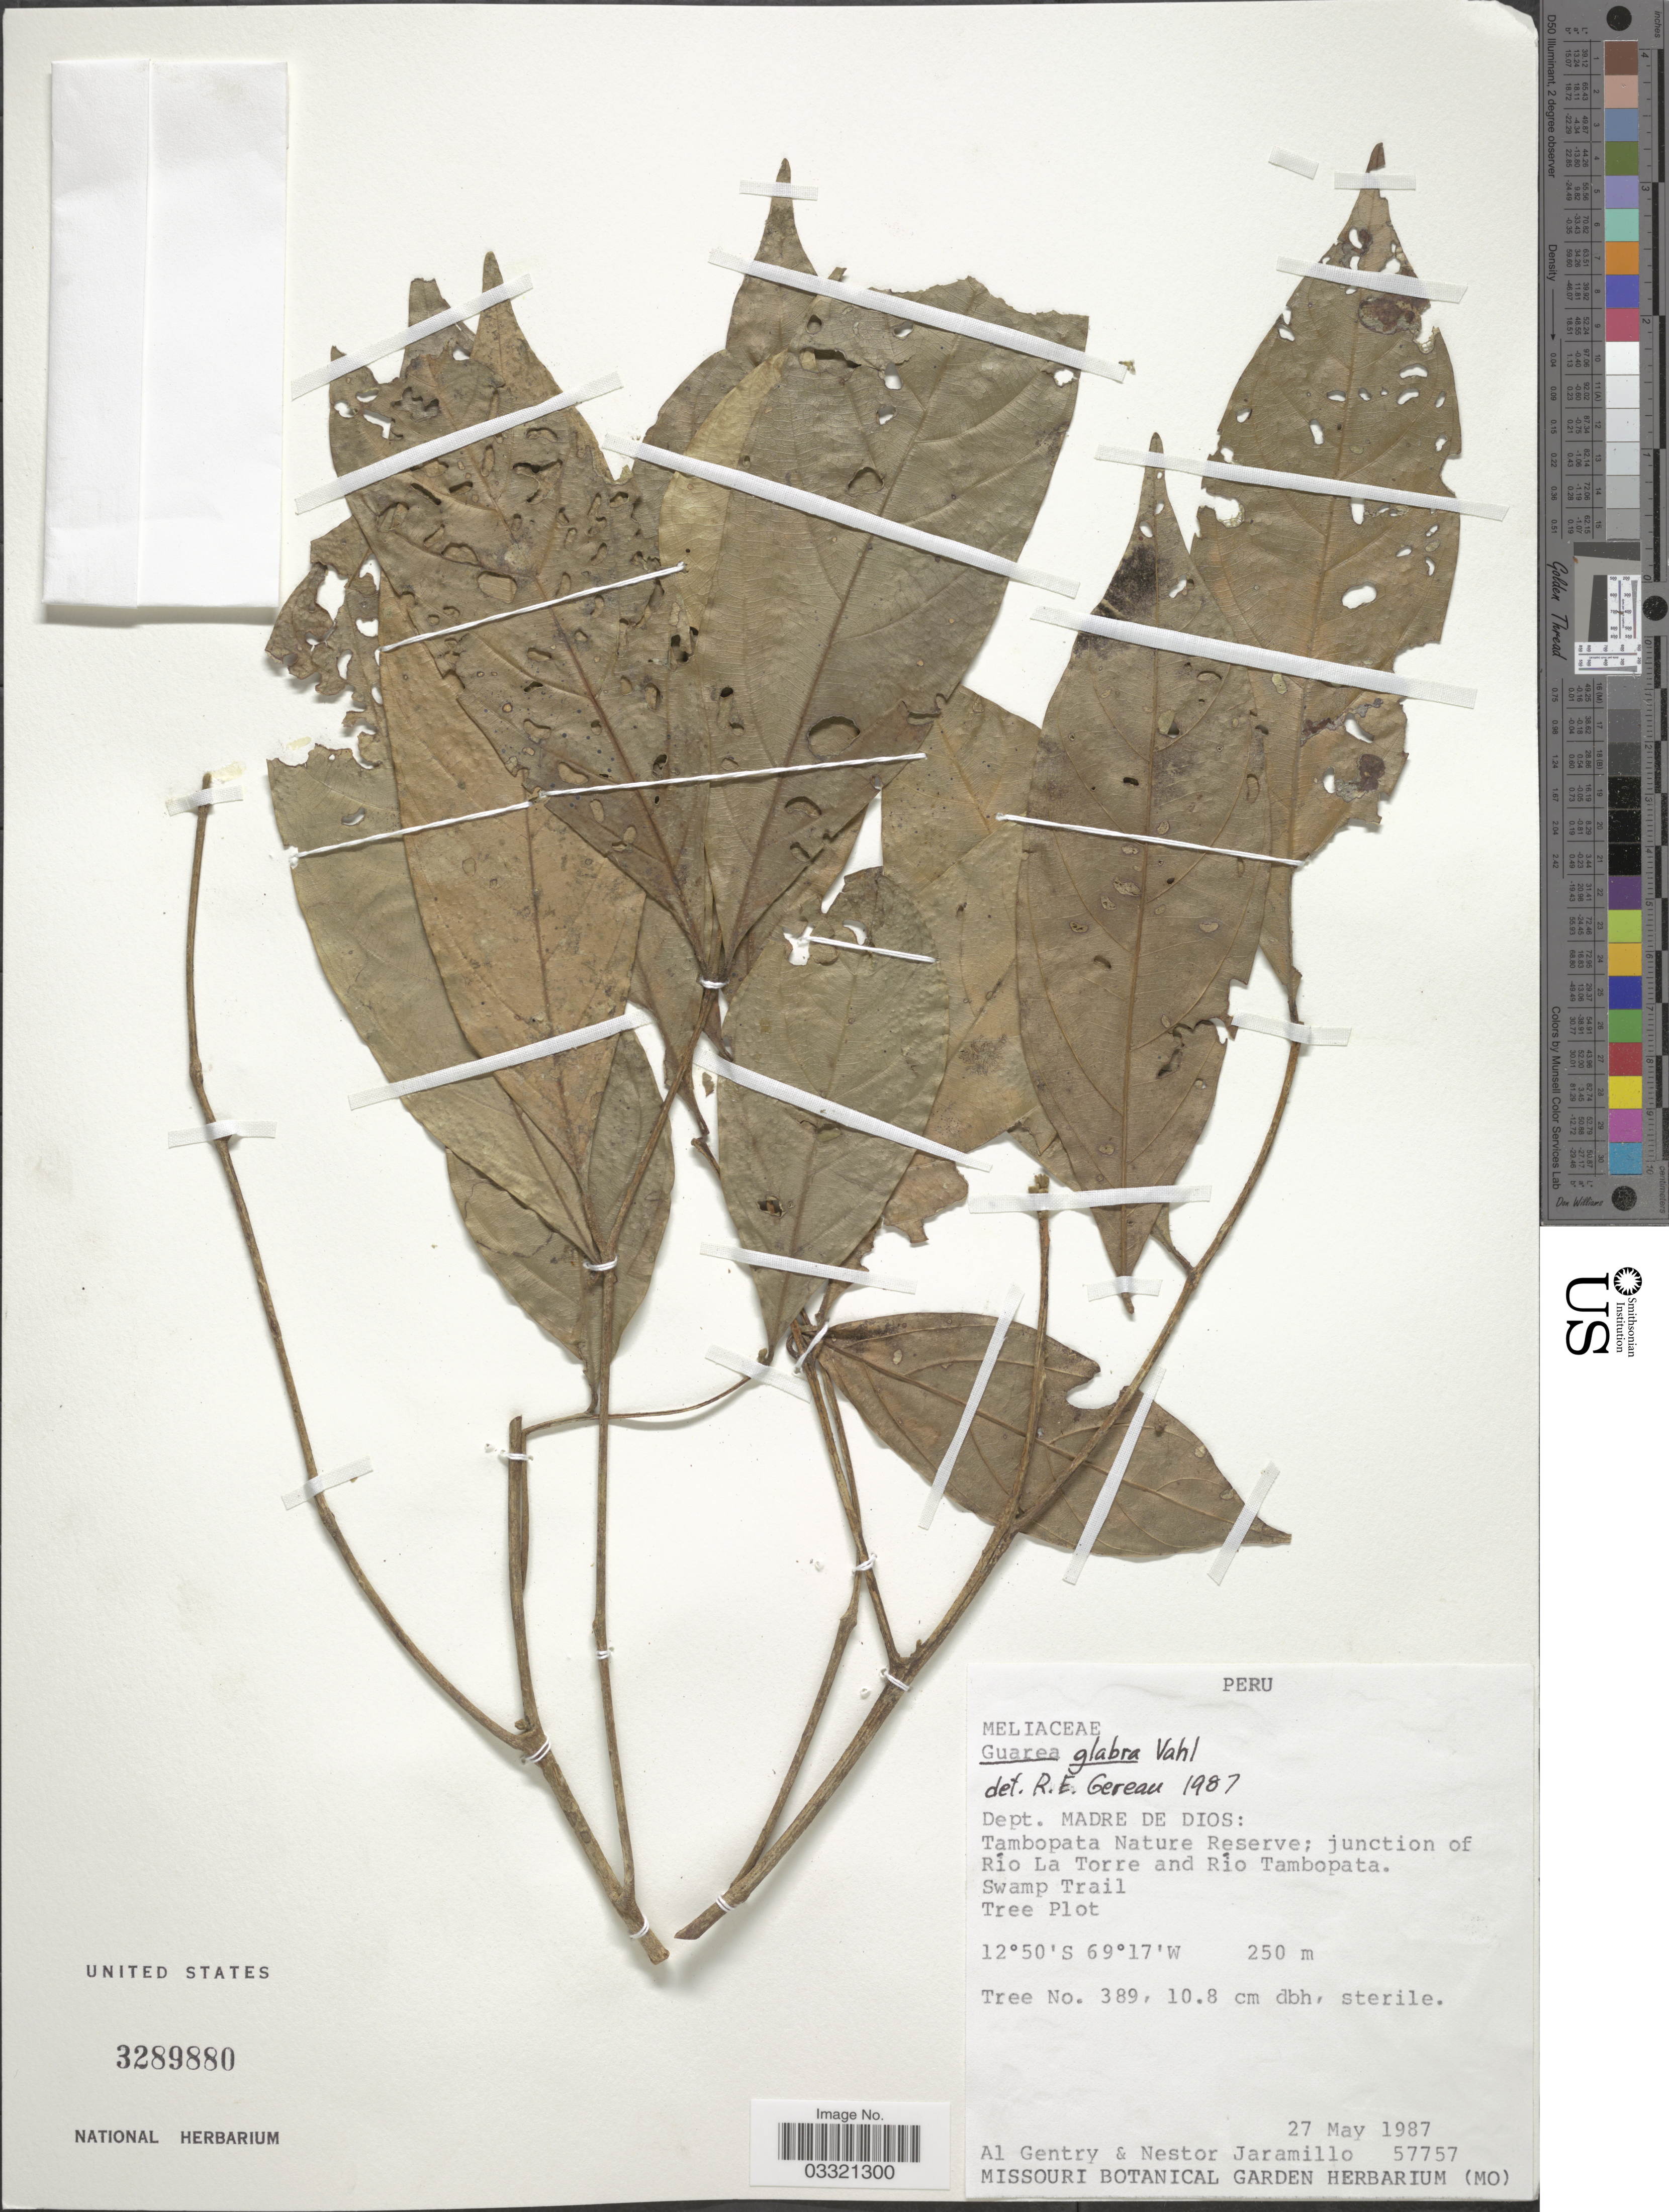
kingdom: Plantae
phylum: Tracheophyta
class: Magnoliopsida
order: Sapindales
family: Meliaceae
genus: Guarea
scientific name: Guarea glabra subsp. glabra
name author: Vahl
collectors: A. H. Gentry & N. Jaramillo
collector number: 57757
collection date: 1987-05-27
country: Peru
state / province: Madre de Dios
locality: Dept. Madre de Dios: Tambopata Nature Reserve; junction of Río La Torre and Río Tambopata. Swamp Trail.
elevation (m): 250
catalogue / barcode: US 3289880